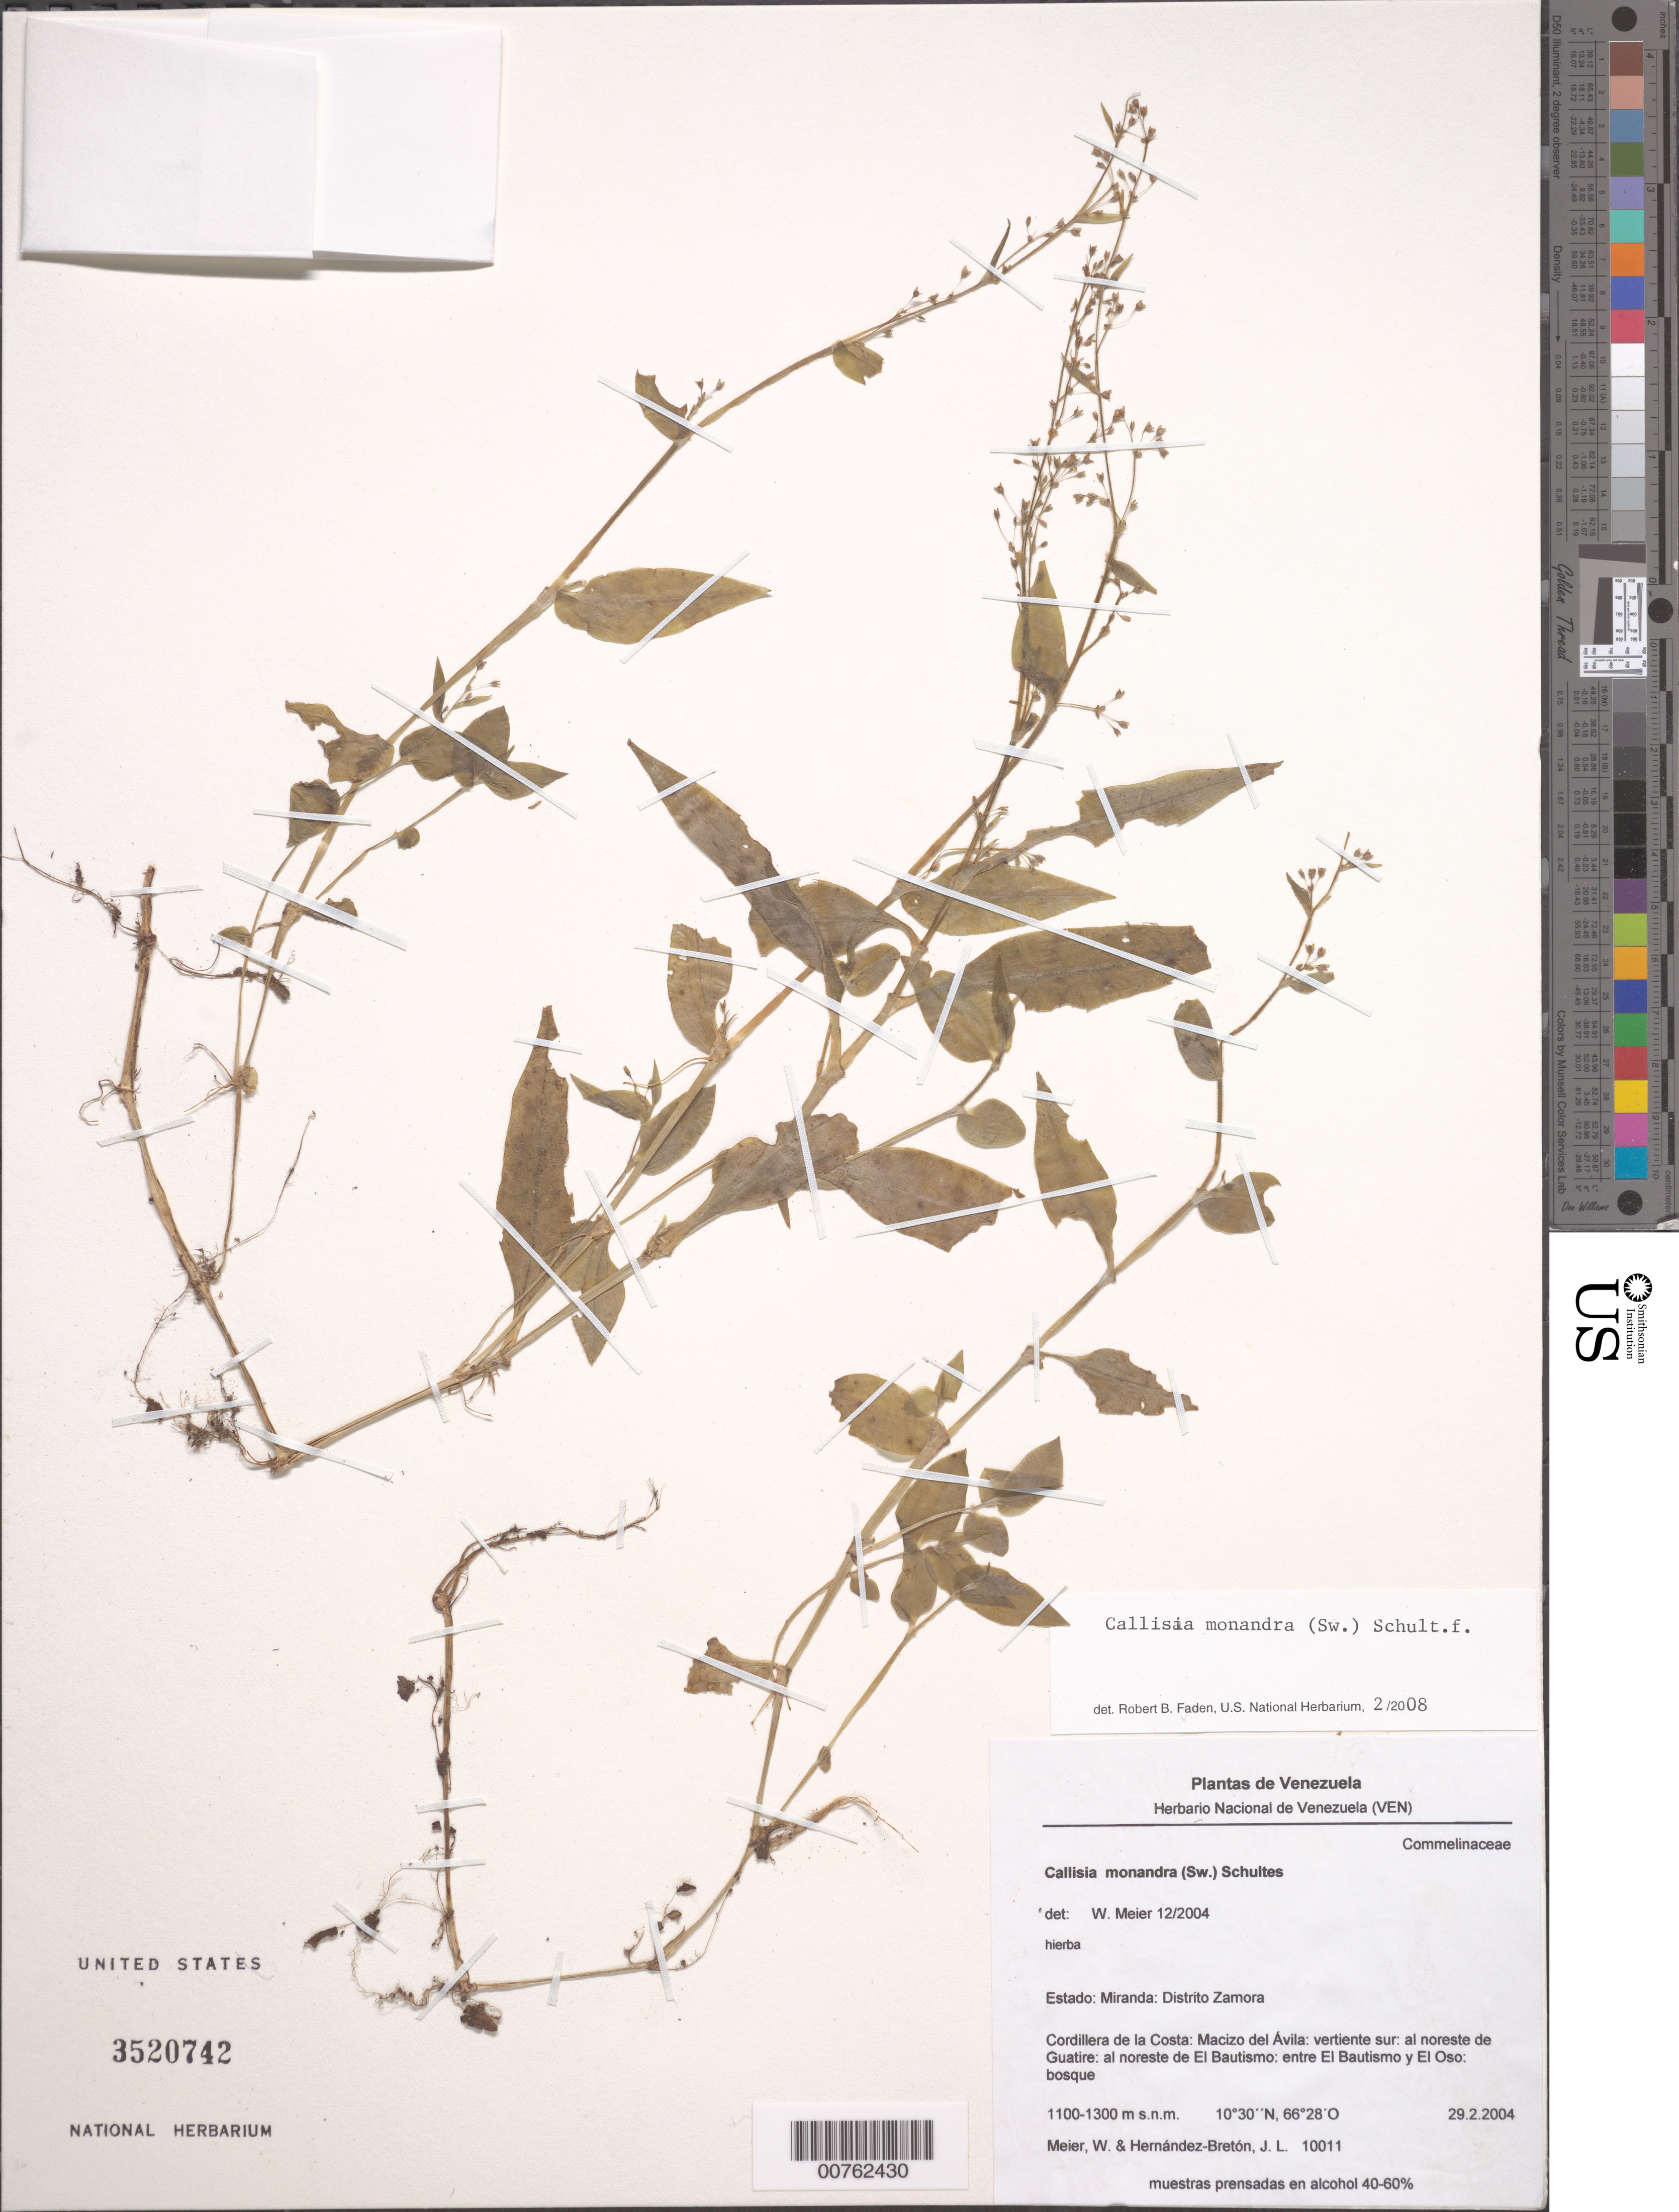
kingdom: Plantae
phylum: Tracheophyta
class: Liliopsida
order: Commelinales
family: Commelinaceae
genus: Callisia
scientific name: Callisia monandra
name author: (Sw.) Schult. & Schult. f.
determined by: Faden, Robert B., (US), Smithsonian Institution - National Museum of Natural History (UNITED STATES)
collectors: W. Meier & J. L. Hernandez-Breton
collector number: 10011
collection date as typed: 29 Feb 2004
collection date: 2004-02-29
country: Venezuela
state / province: Miranda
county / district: Zamora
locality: Cordillera de la Costa: Macizo del Avila: vertiente sur: al noreste de Guatire: al noreste de El Bautismo: entre El Bautismo y El Oso: bosque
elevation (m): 1100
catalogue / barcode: US 3520742